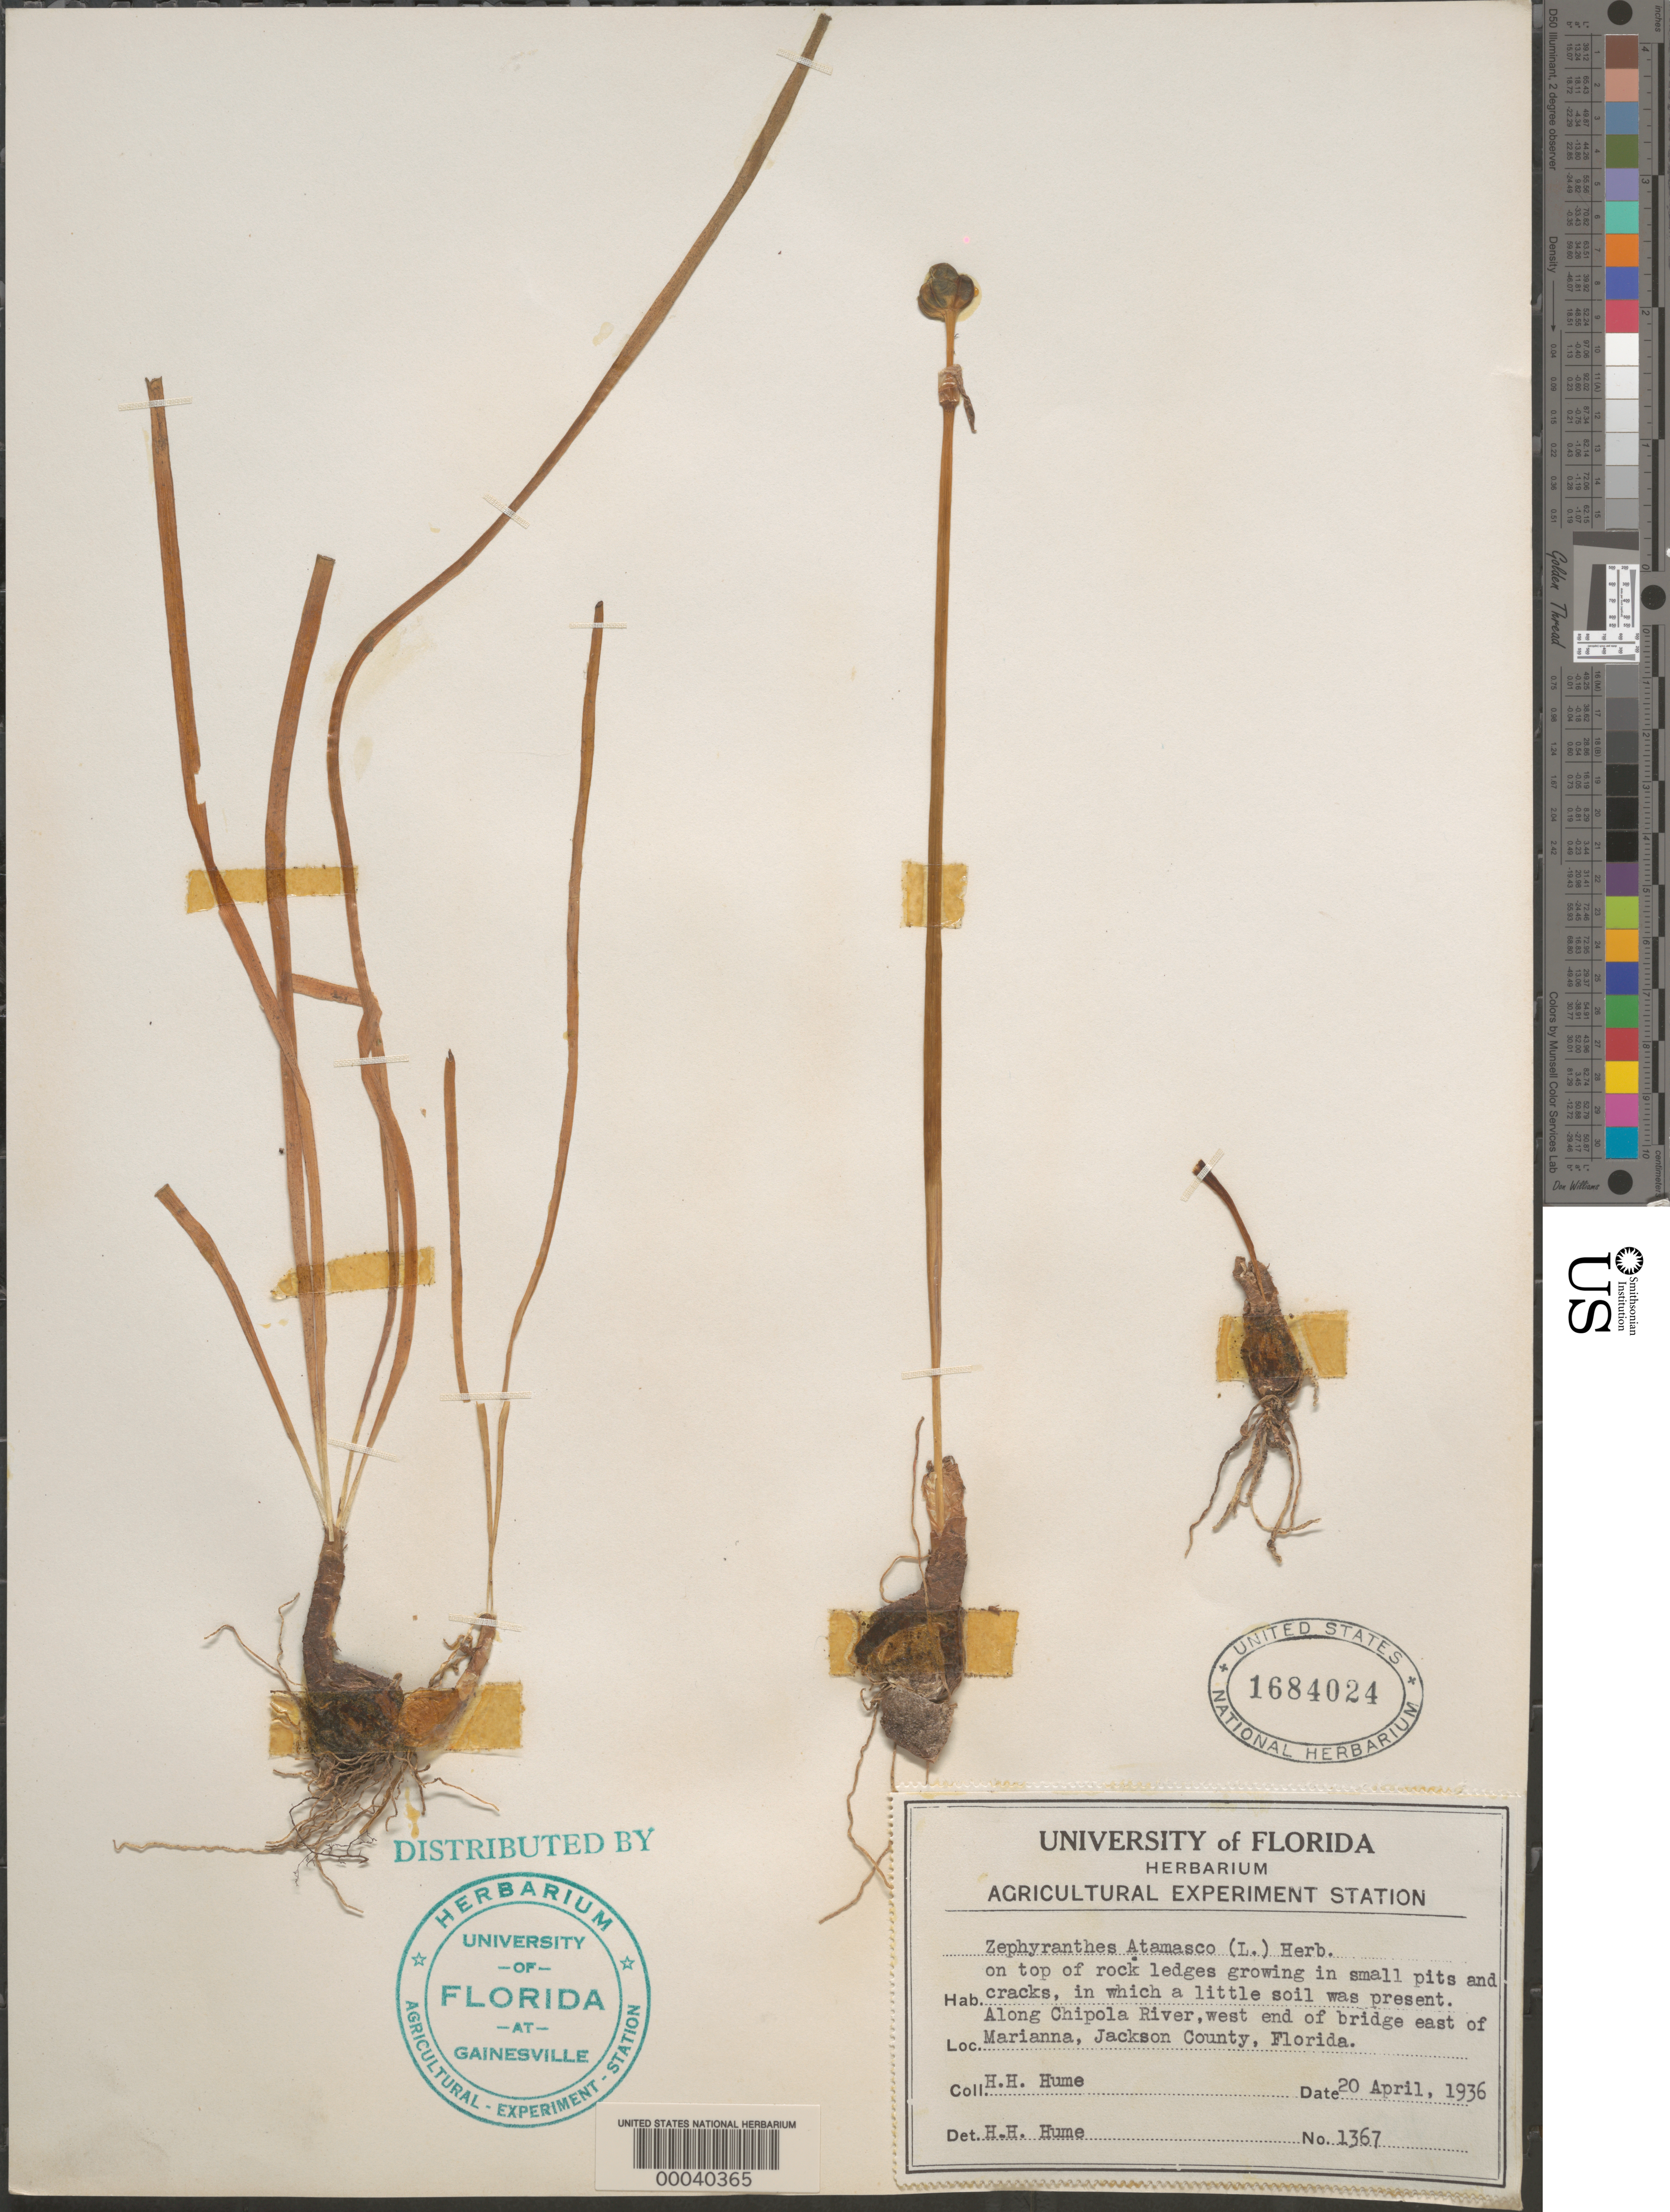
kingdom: Plantae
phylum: Tracheophyta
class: Liliopsida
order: Asparagales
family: Amaryllidaceae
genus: Zephyranthes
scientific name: Zephyranthes atamasco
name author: (L.) Herb.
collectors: H. Hume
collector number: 1367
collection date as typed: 20 Apr 1936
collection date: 1936-04-20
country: United States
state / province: Florida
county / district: Jackson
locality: Along chipola river, w end of bridge e of marianna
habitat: On top of rock ledges in small pits and cracks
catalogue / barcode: US 1684024